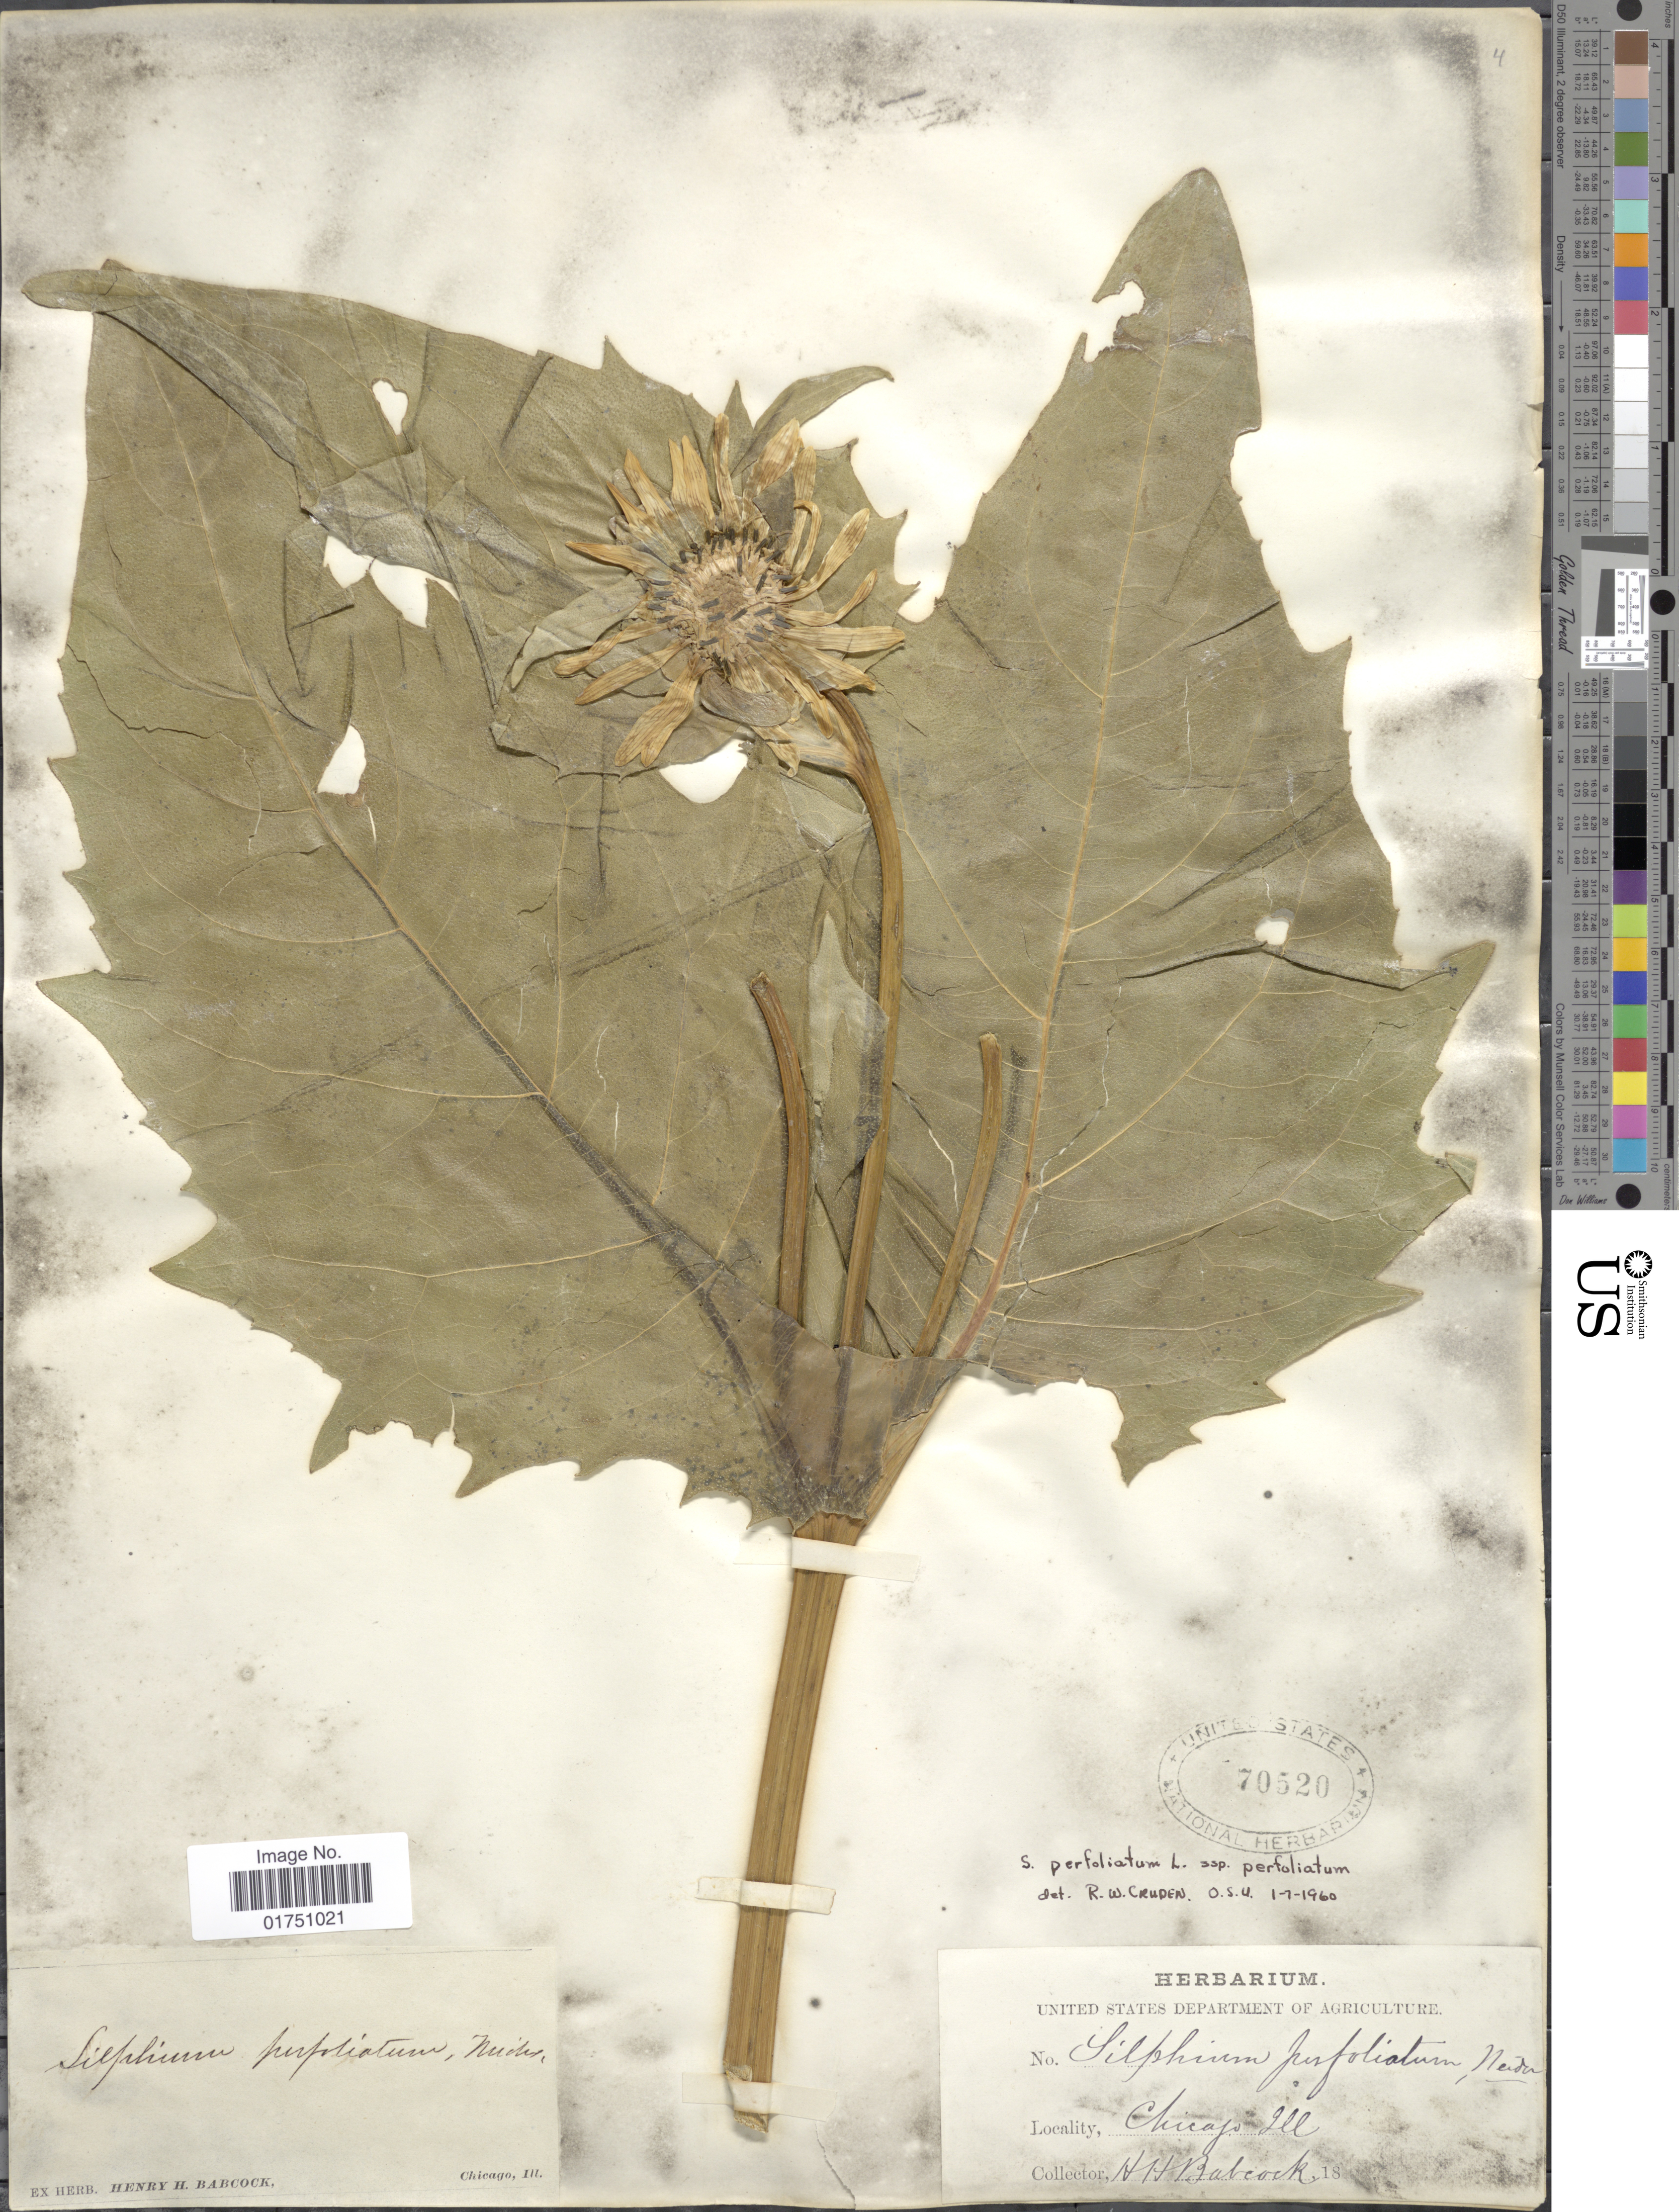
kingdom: Plantae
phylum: Tracheophyta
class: Magnoliopsida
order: Asterales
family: Asteraceae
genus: Silphium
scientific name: Silphium perfoliatum var. perfoliatum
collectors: H. Babcock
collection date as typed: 18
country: United States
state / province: Illinois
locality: Chicago, Ill.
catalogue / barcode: US 70520